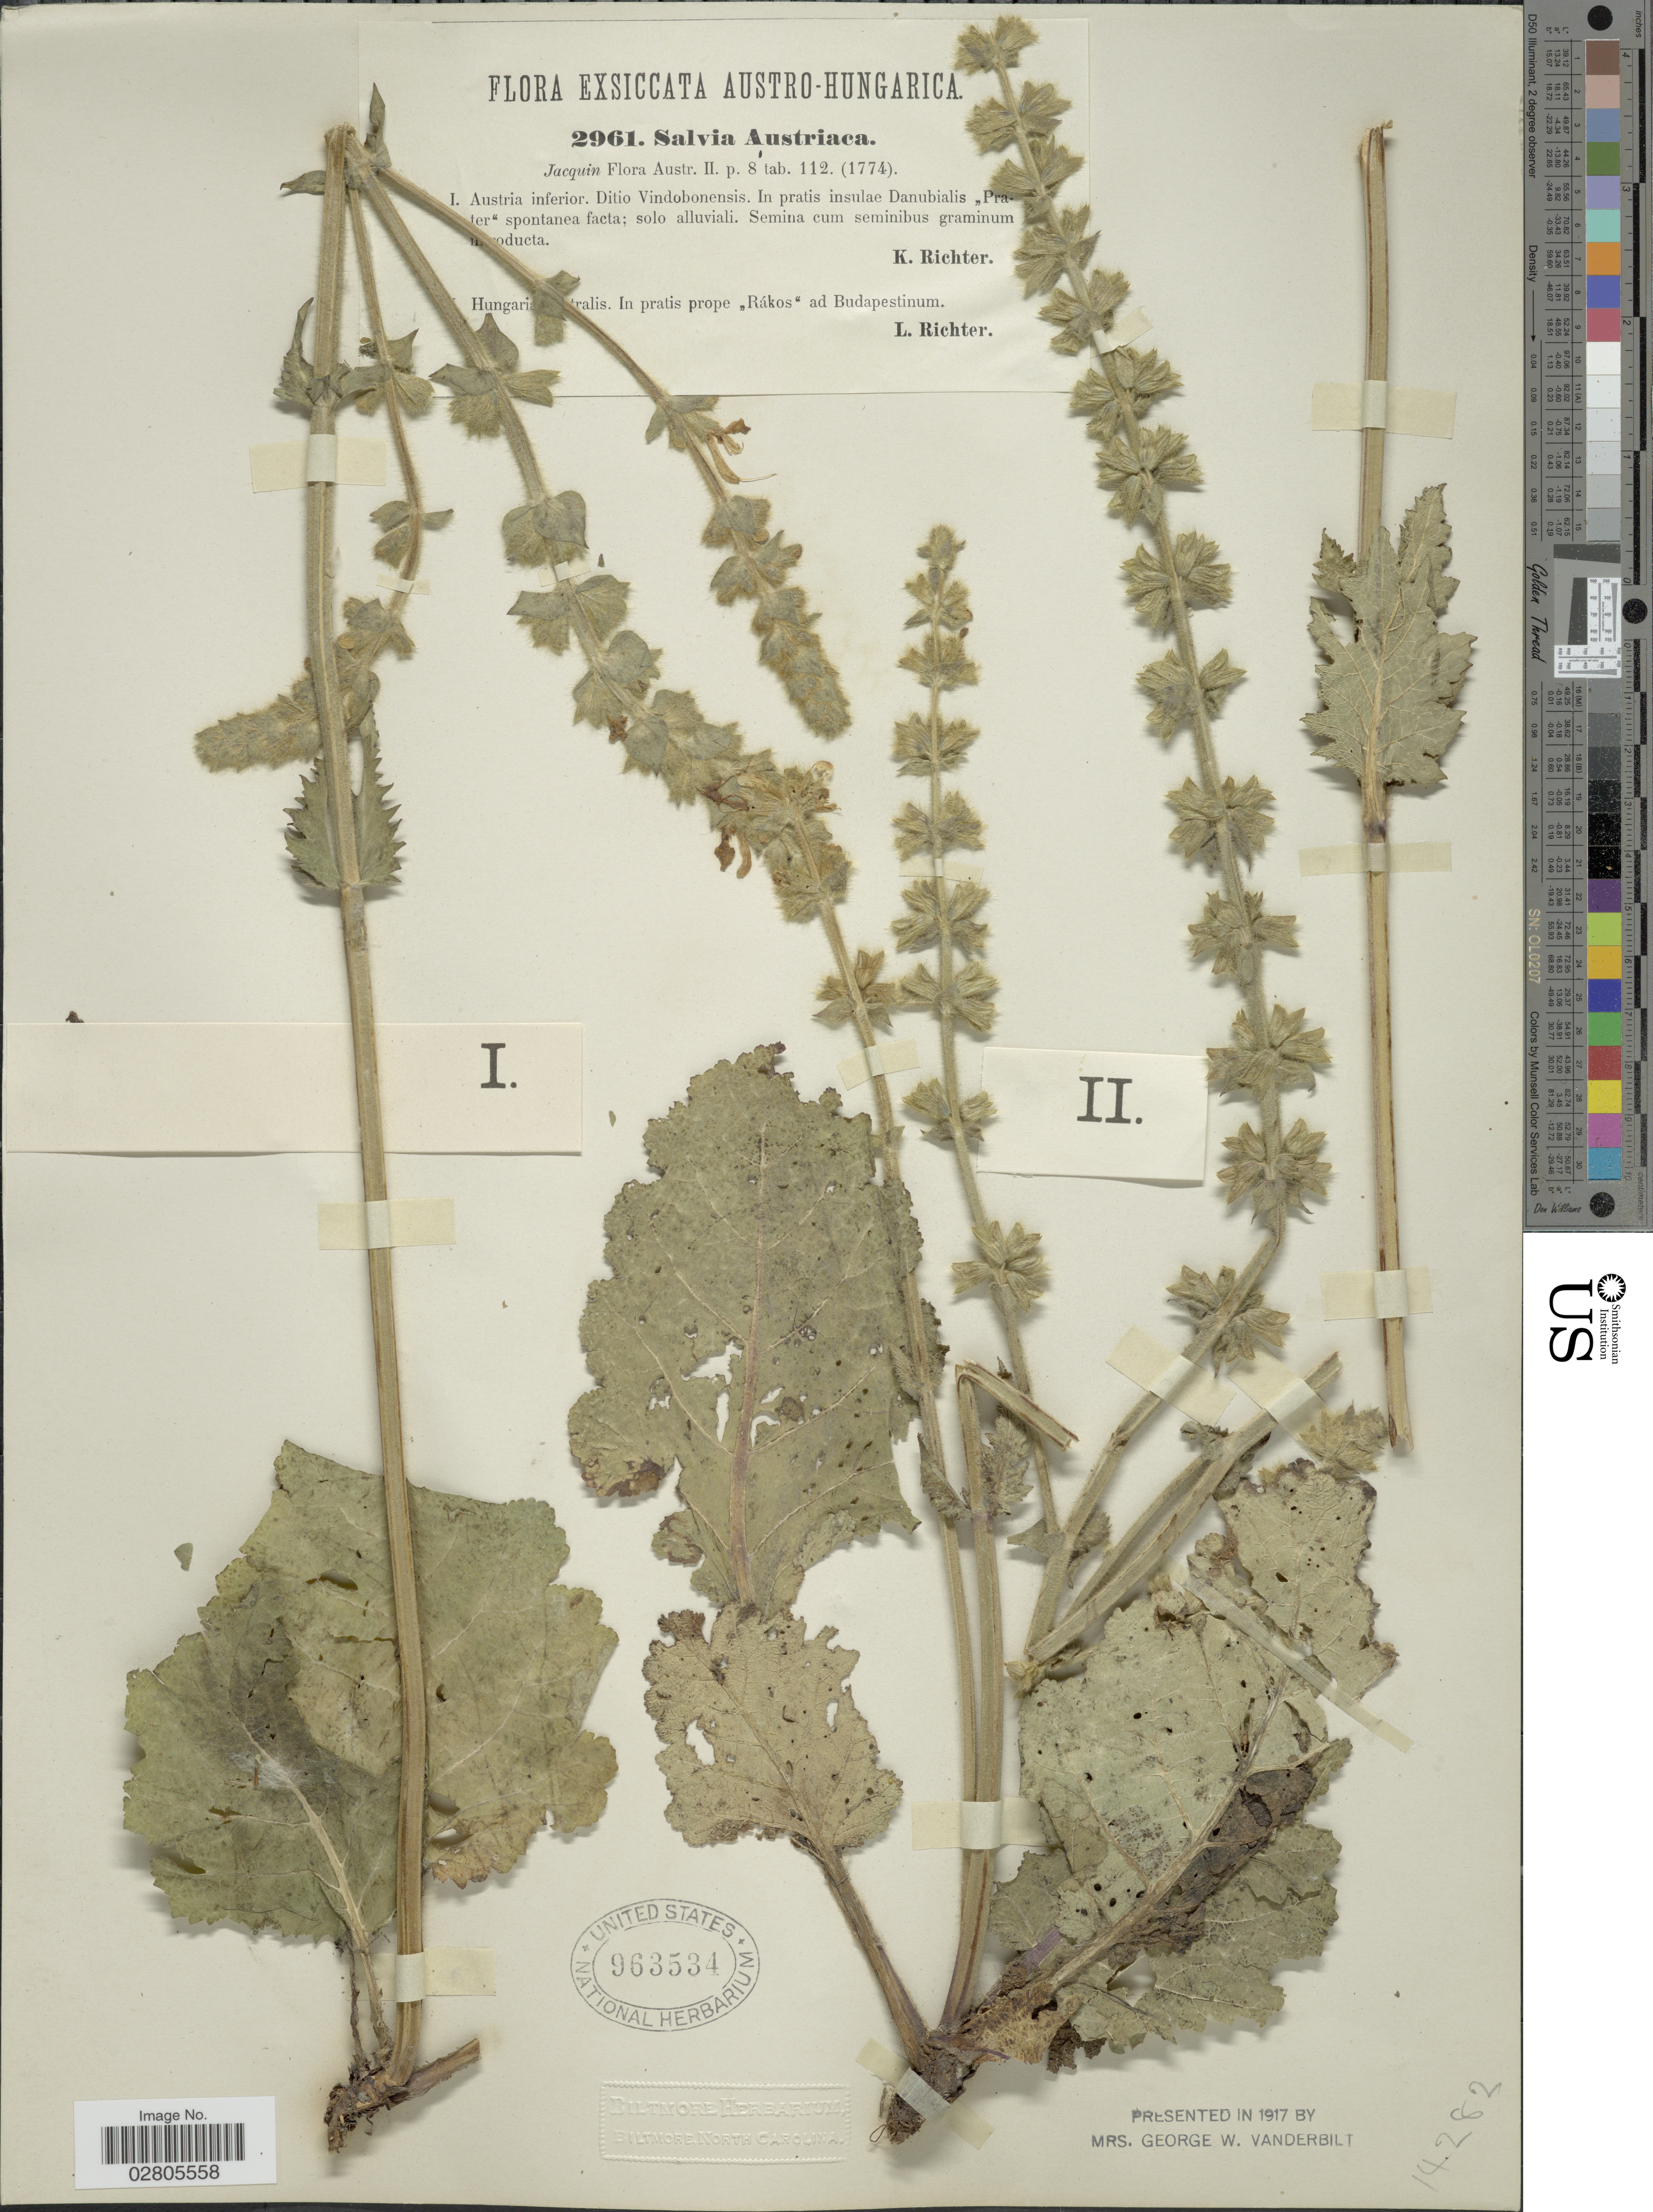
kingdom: Plantae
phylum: Tracheophyta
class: Magnoliopsida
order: Lamiales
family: Lamiaceae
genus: Salvia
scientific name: Salvia austriaca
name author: Jacq.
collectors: L. Richter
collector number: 2961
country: Hungary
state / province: Budapest, Capital District of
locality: Hungaria [illegible text]tralis. In pratis prope "Rákos" ad Budapestinum.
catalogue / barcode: US 963534